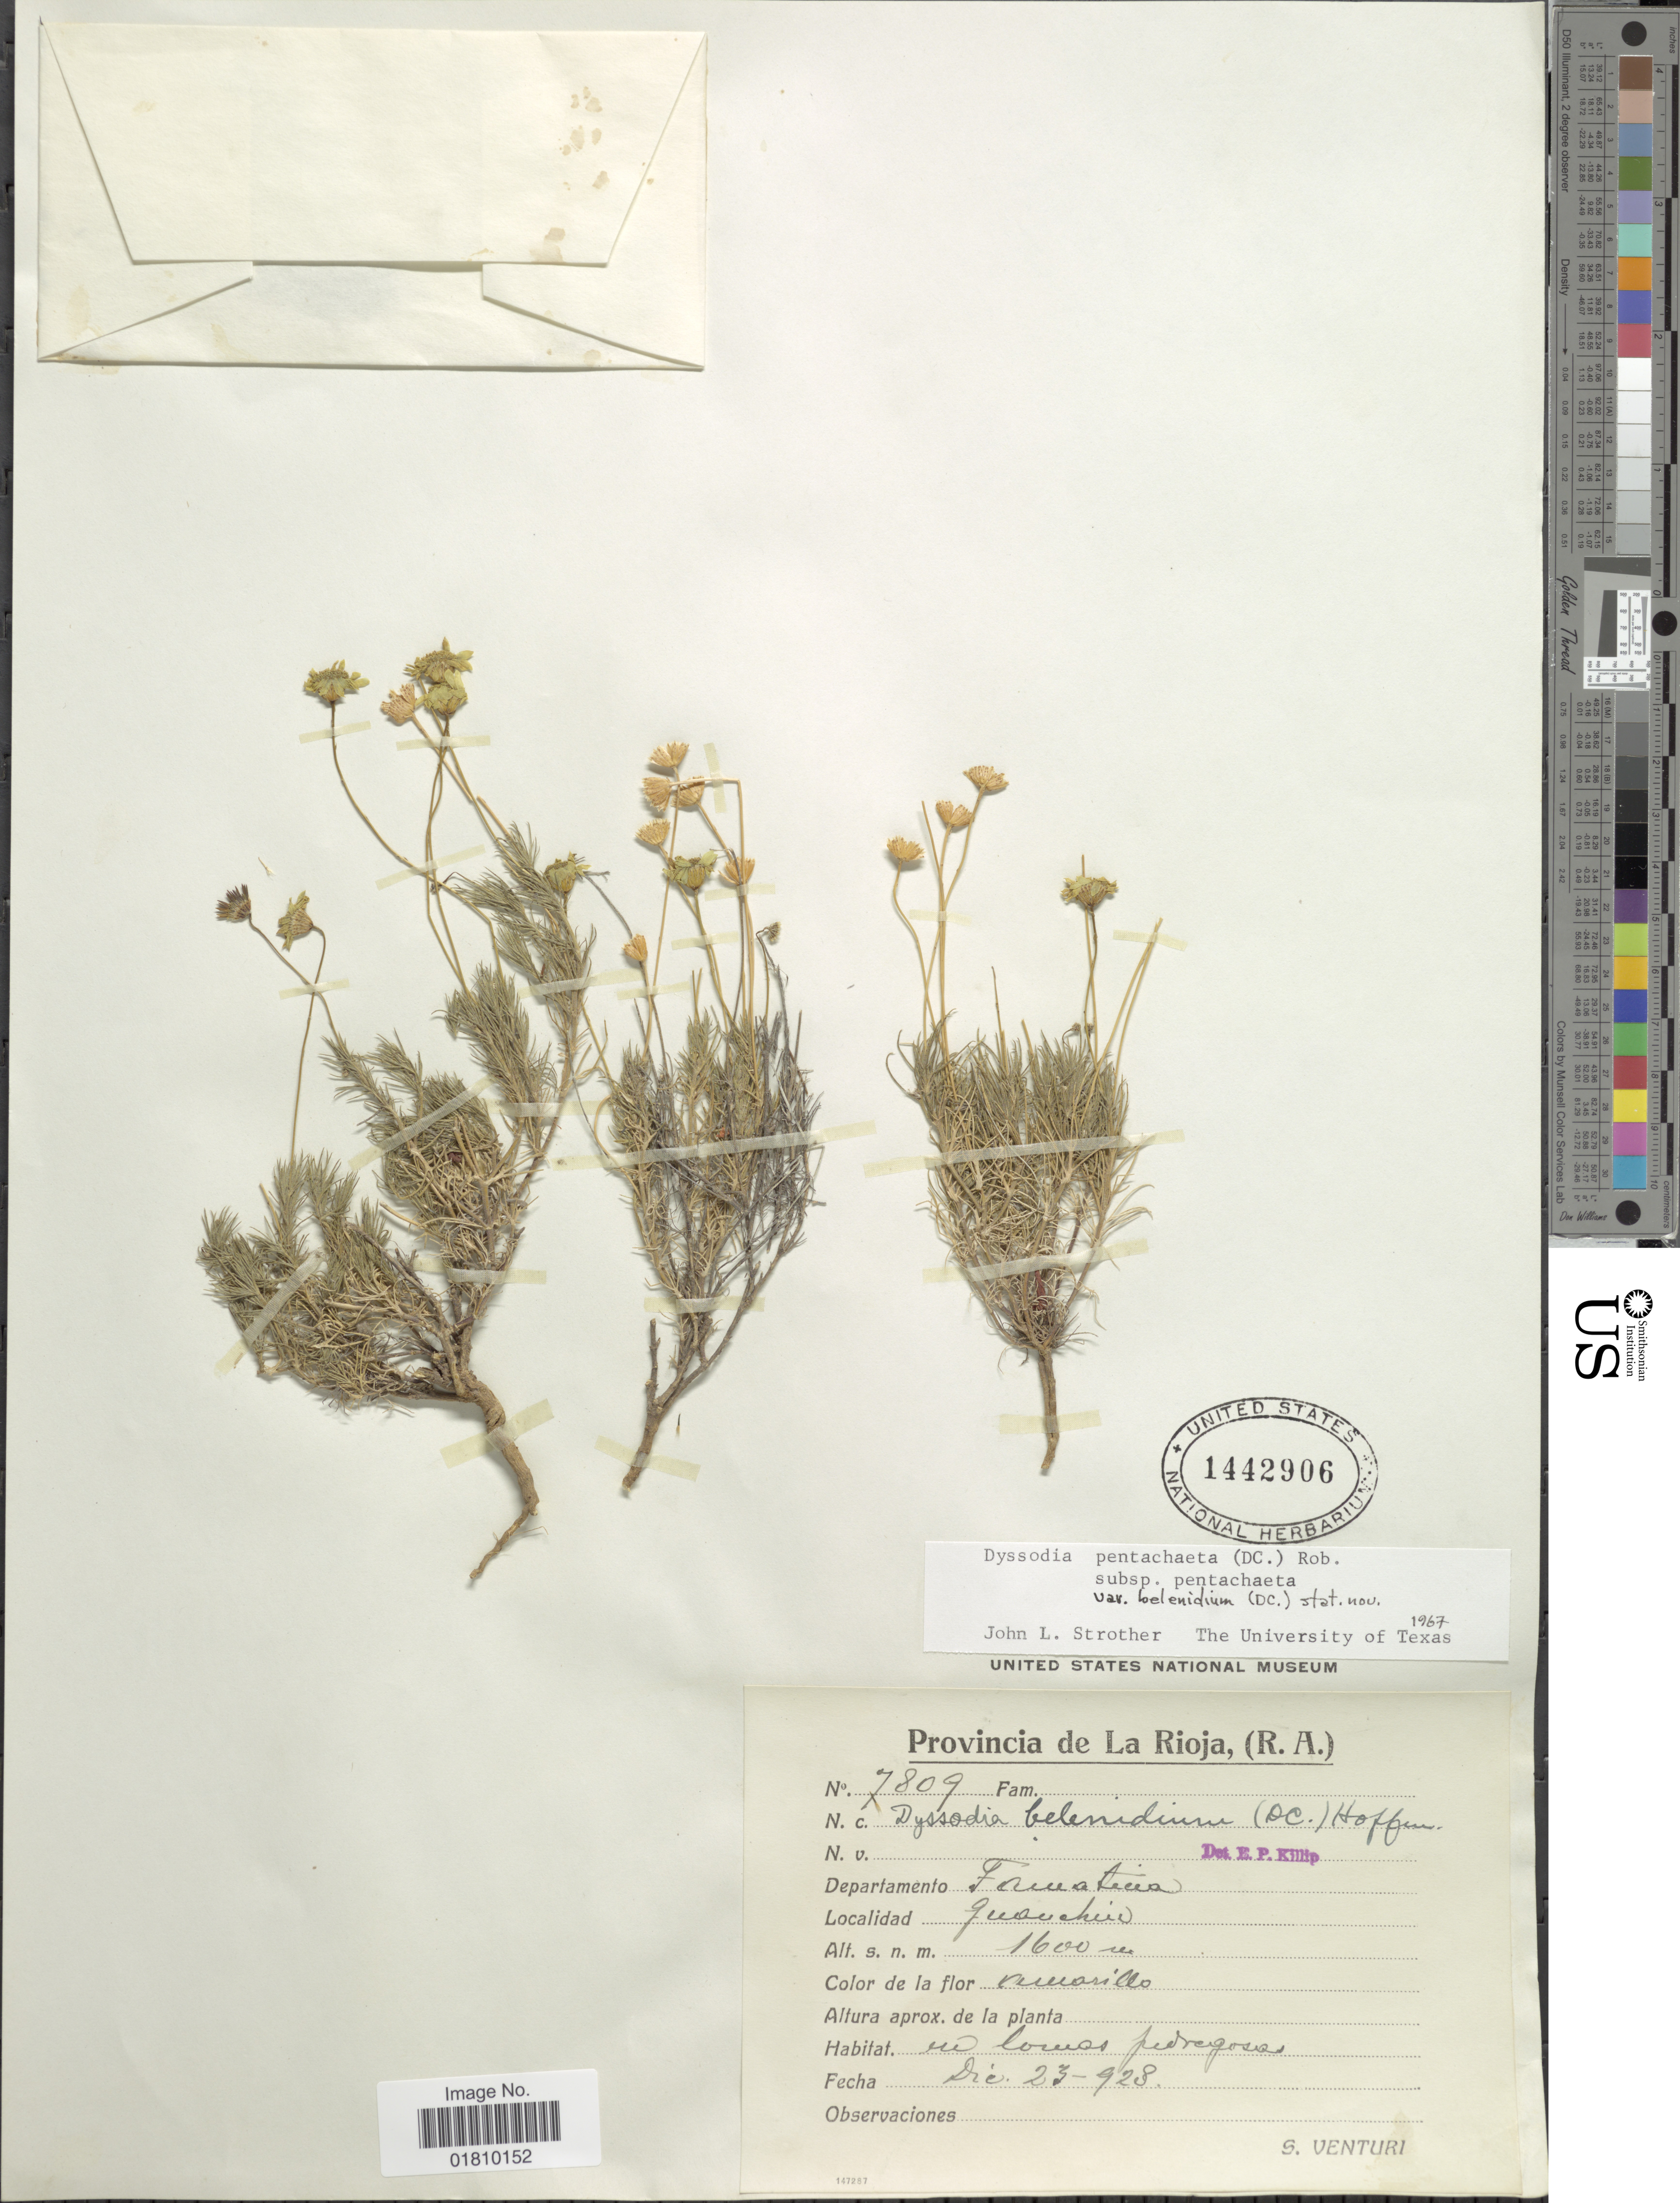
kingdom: Plantae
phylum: Tracheophyta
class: Magnoliopsida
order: Asterales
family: Asteraceae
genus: Thymophylla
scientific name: Thymophylla pentachaeta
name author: (DC.) Small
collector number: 7809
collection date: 1928-12-23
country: Argentina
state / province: La Rioja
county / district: Famatina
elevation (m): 1600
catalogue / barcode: US 1442906